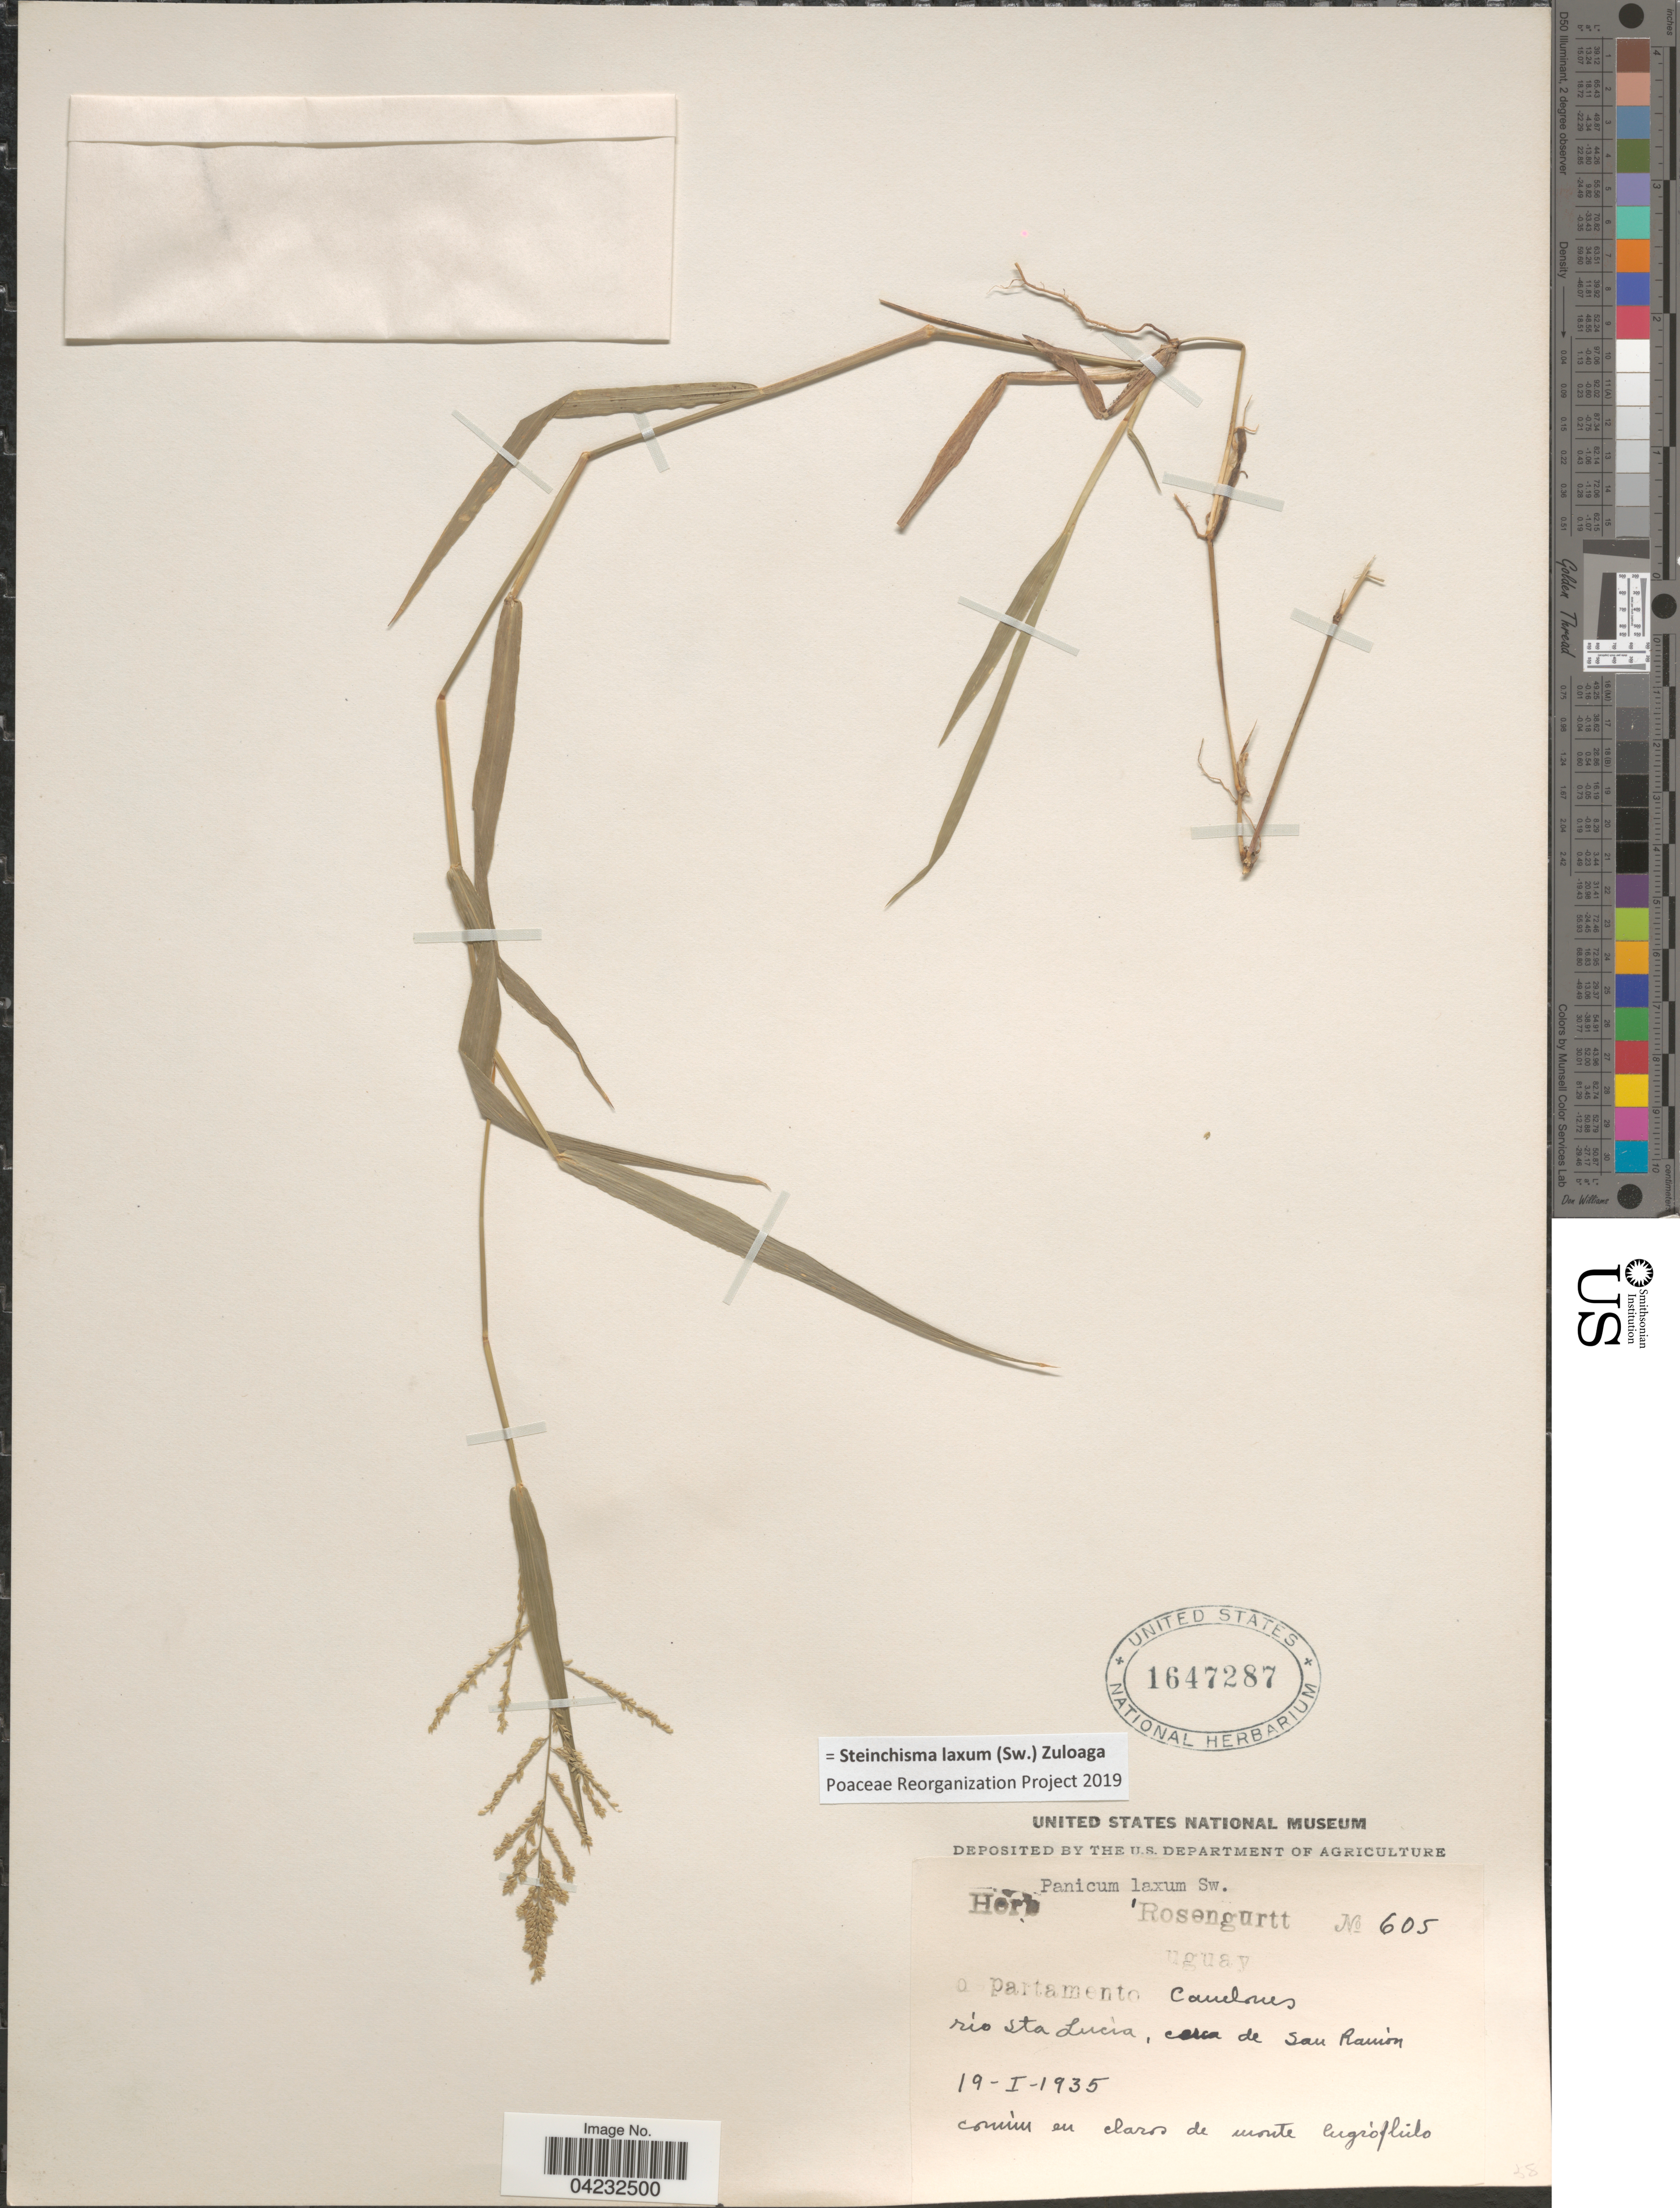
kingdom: Plantae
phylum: Tracheophyta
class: Liliopsida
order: Poales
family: Poaceae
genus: Steinchisma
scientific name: Steinchisma laxum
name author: (Sw.) Zuloaga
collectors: ex herb. Rosengurtt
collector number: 605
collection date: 1935-01-19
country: Uruguay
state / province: Canelones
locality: Departamento Canelones. Río Sta Lucía, cerca de San Ramón.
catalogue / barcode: US 1647287